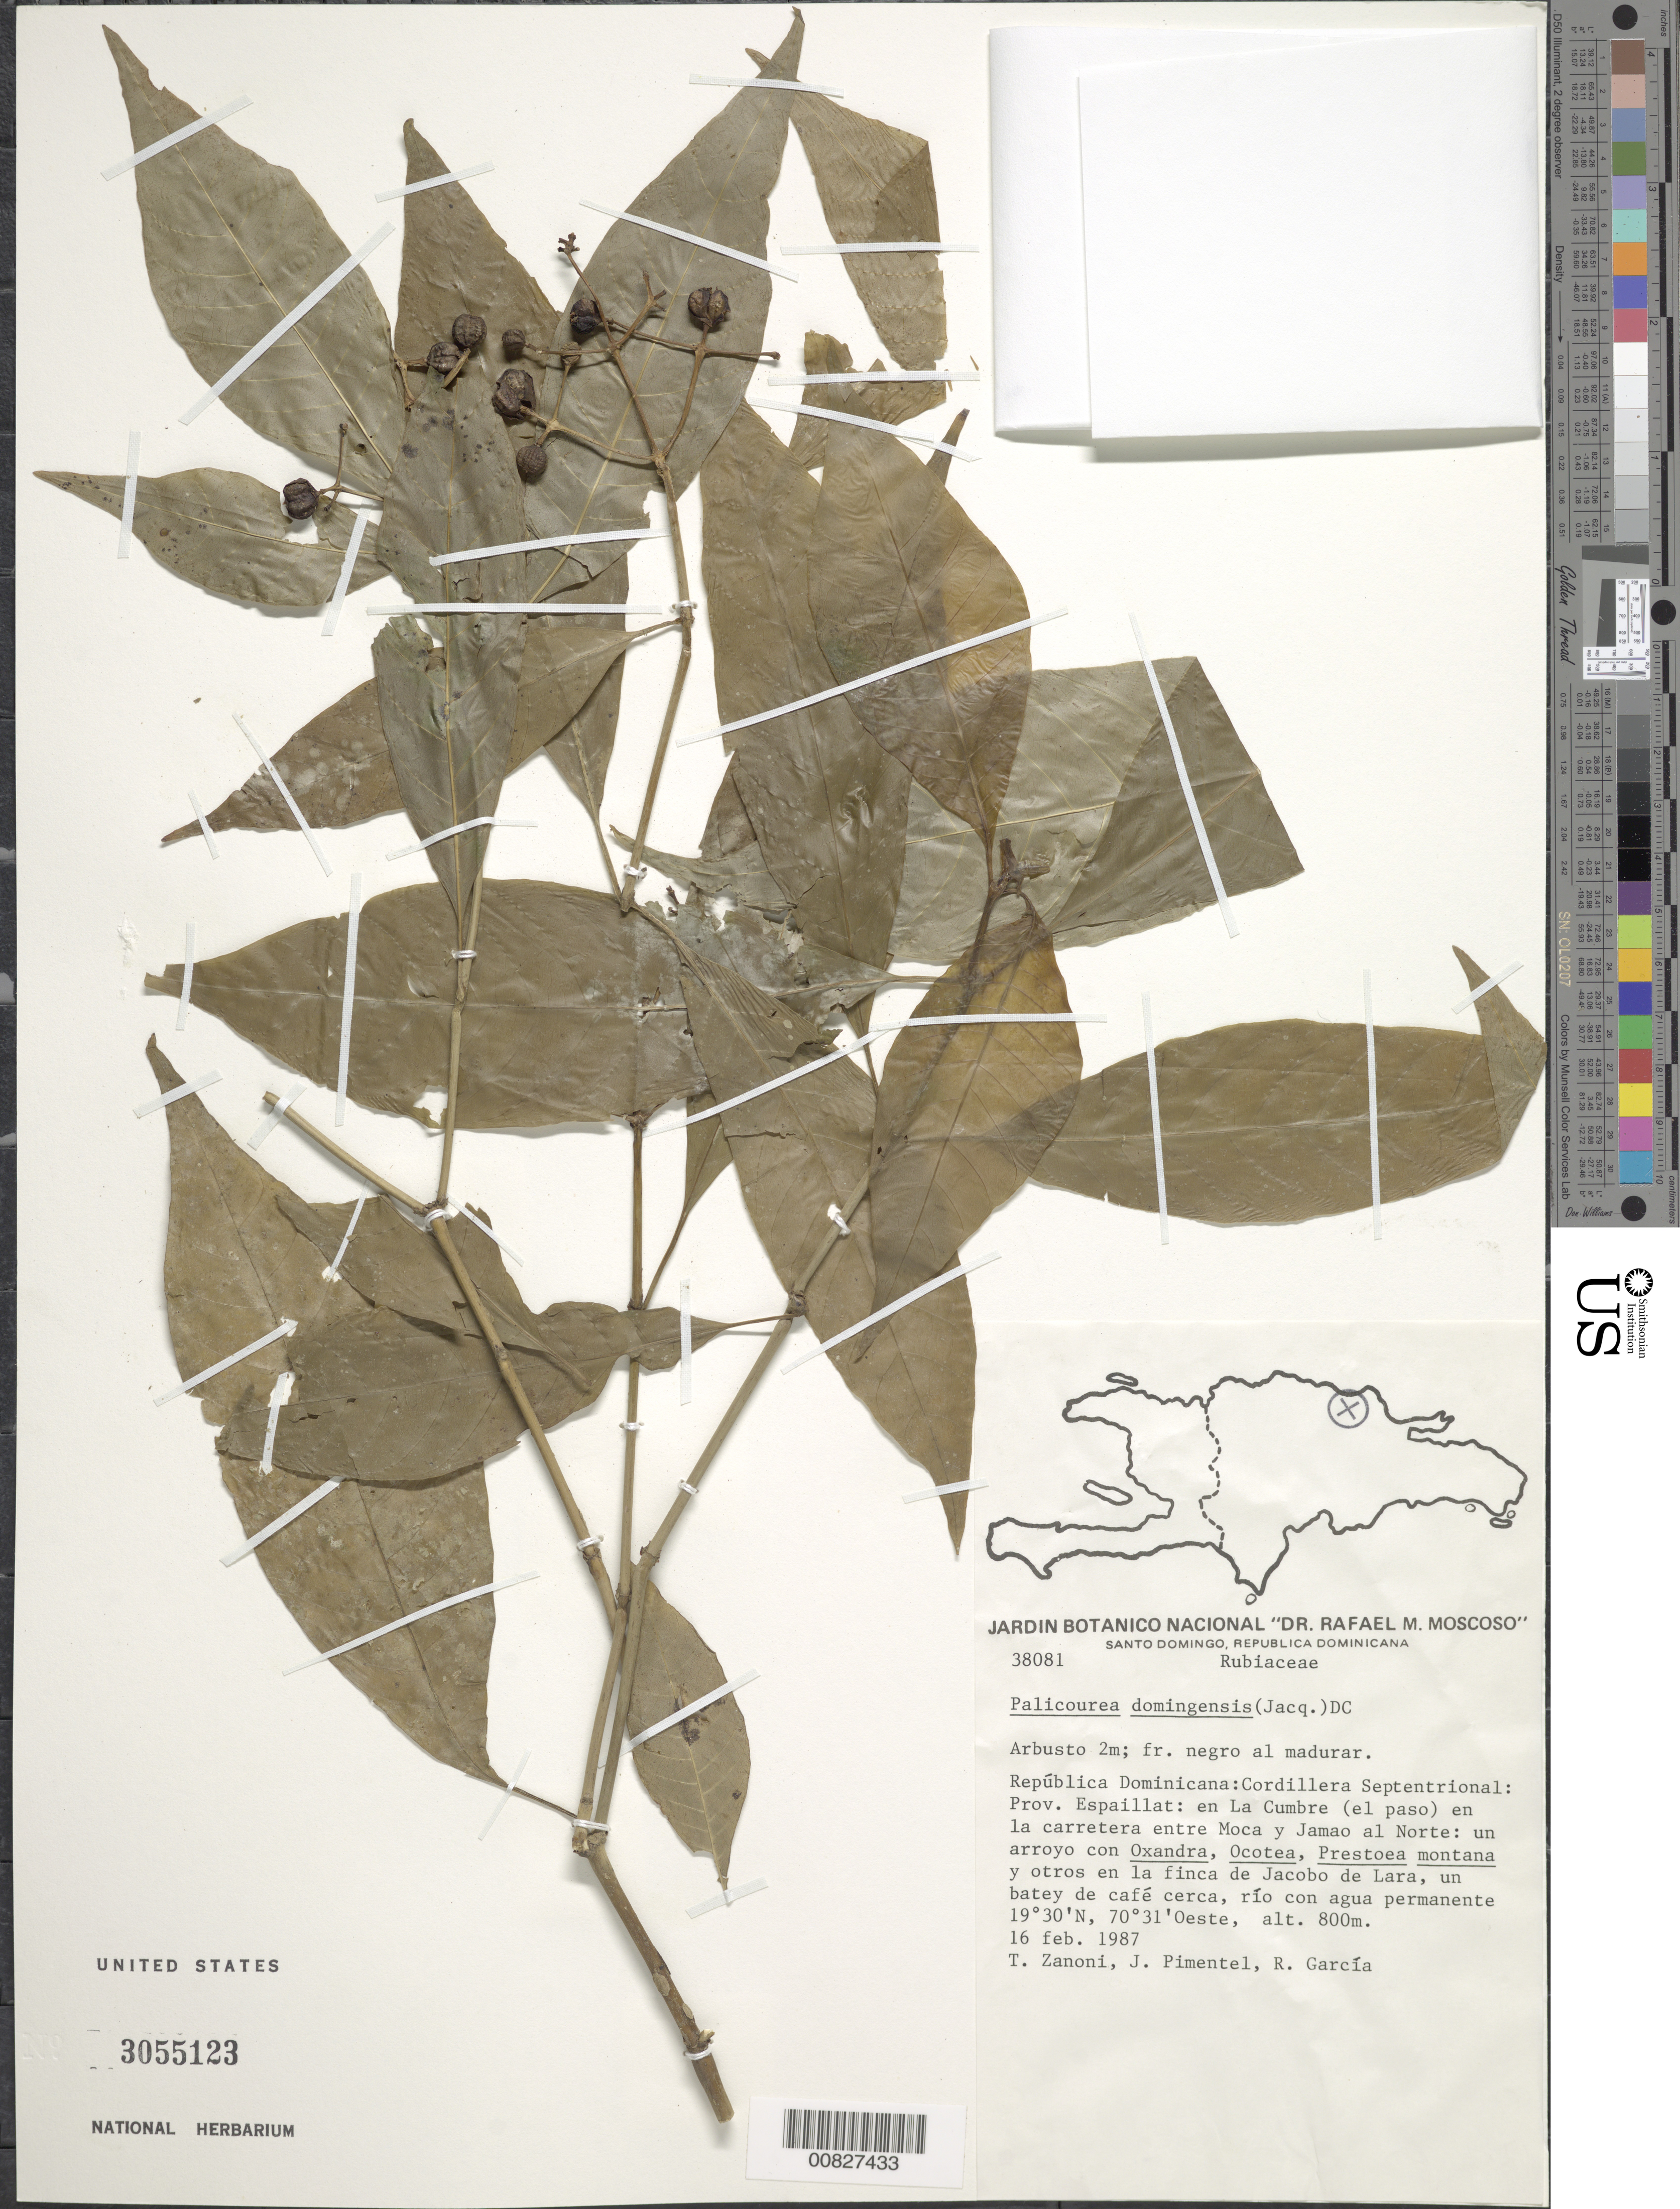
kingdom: Plantae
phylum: Tracheophyta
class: Magnoliopsida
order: Gentianales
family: Rubiaceae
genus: Psychotria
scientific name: Psychotria domingensis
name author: Jacq.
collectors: T. A. Zanoni, J. Pimentel & R. G. García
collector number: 38081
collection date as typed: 16 Feb 1987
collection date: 1987-02-16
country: Dominican Republic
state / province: Espaillat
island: Hispaniola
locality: Cordillera Septentrional: en la Cumbre (el paso) en la carretera entre Mocay Jamao al Norte, en la finca de Jacobo de Lara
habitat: Un arroyo con Oxandra, Ocotea, Prestoea montans y otros en una finca, un batey de café, río con agua permanente.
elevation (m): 800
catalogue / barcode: US 3055123